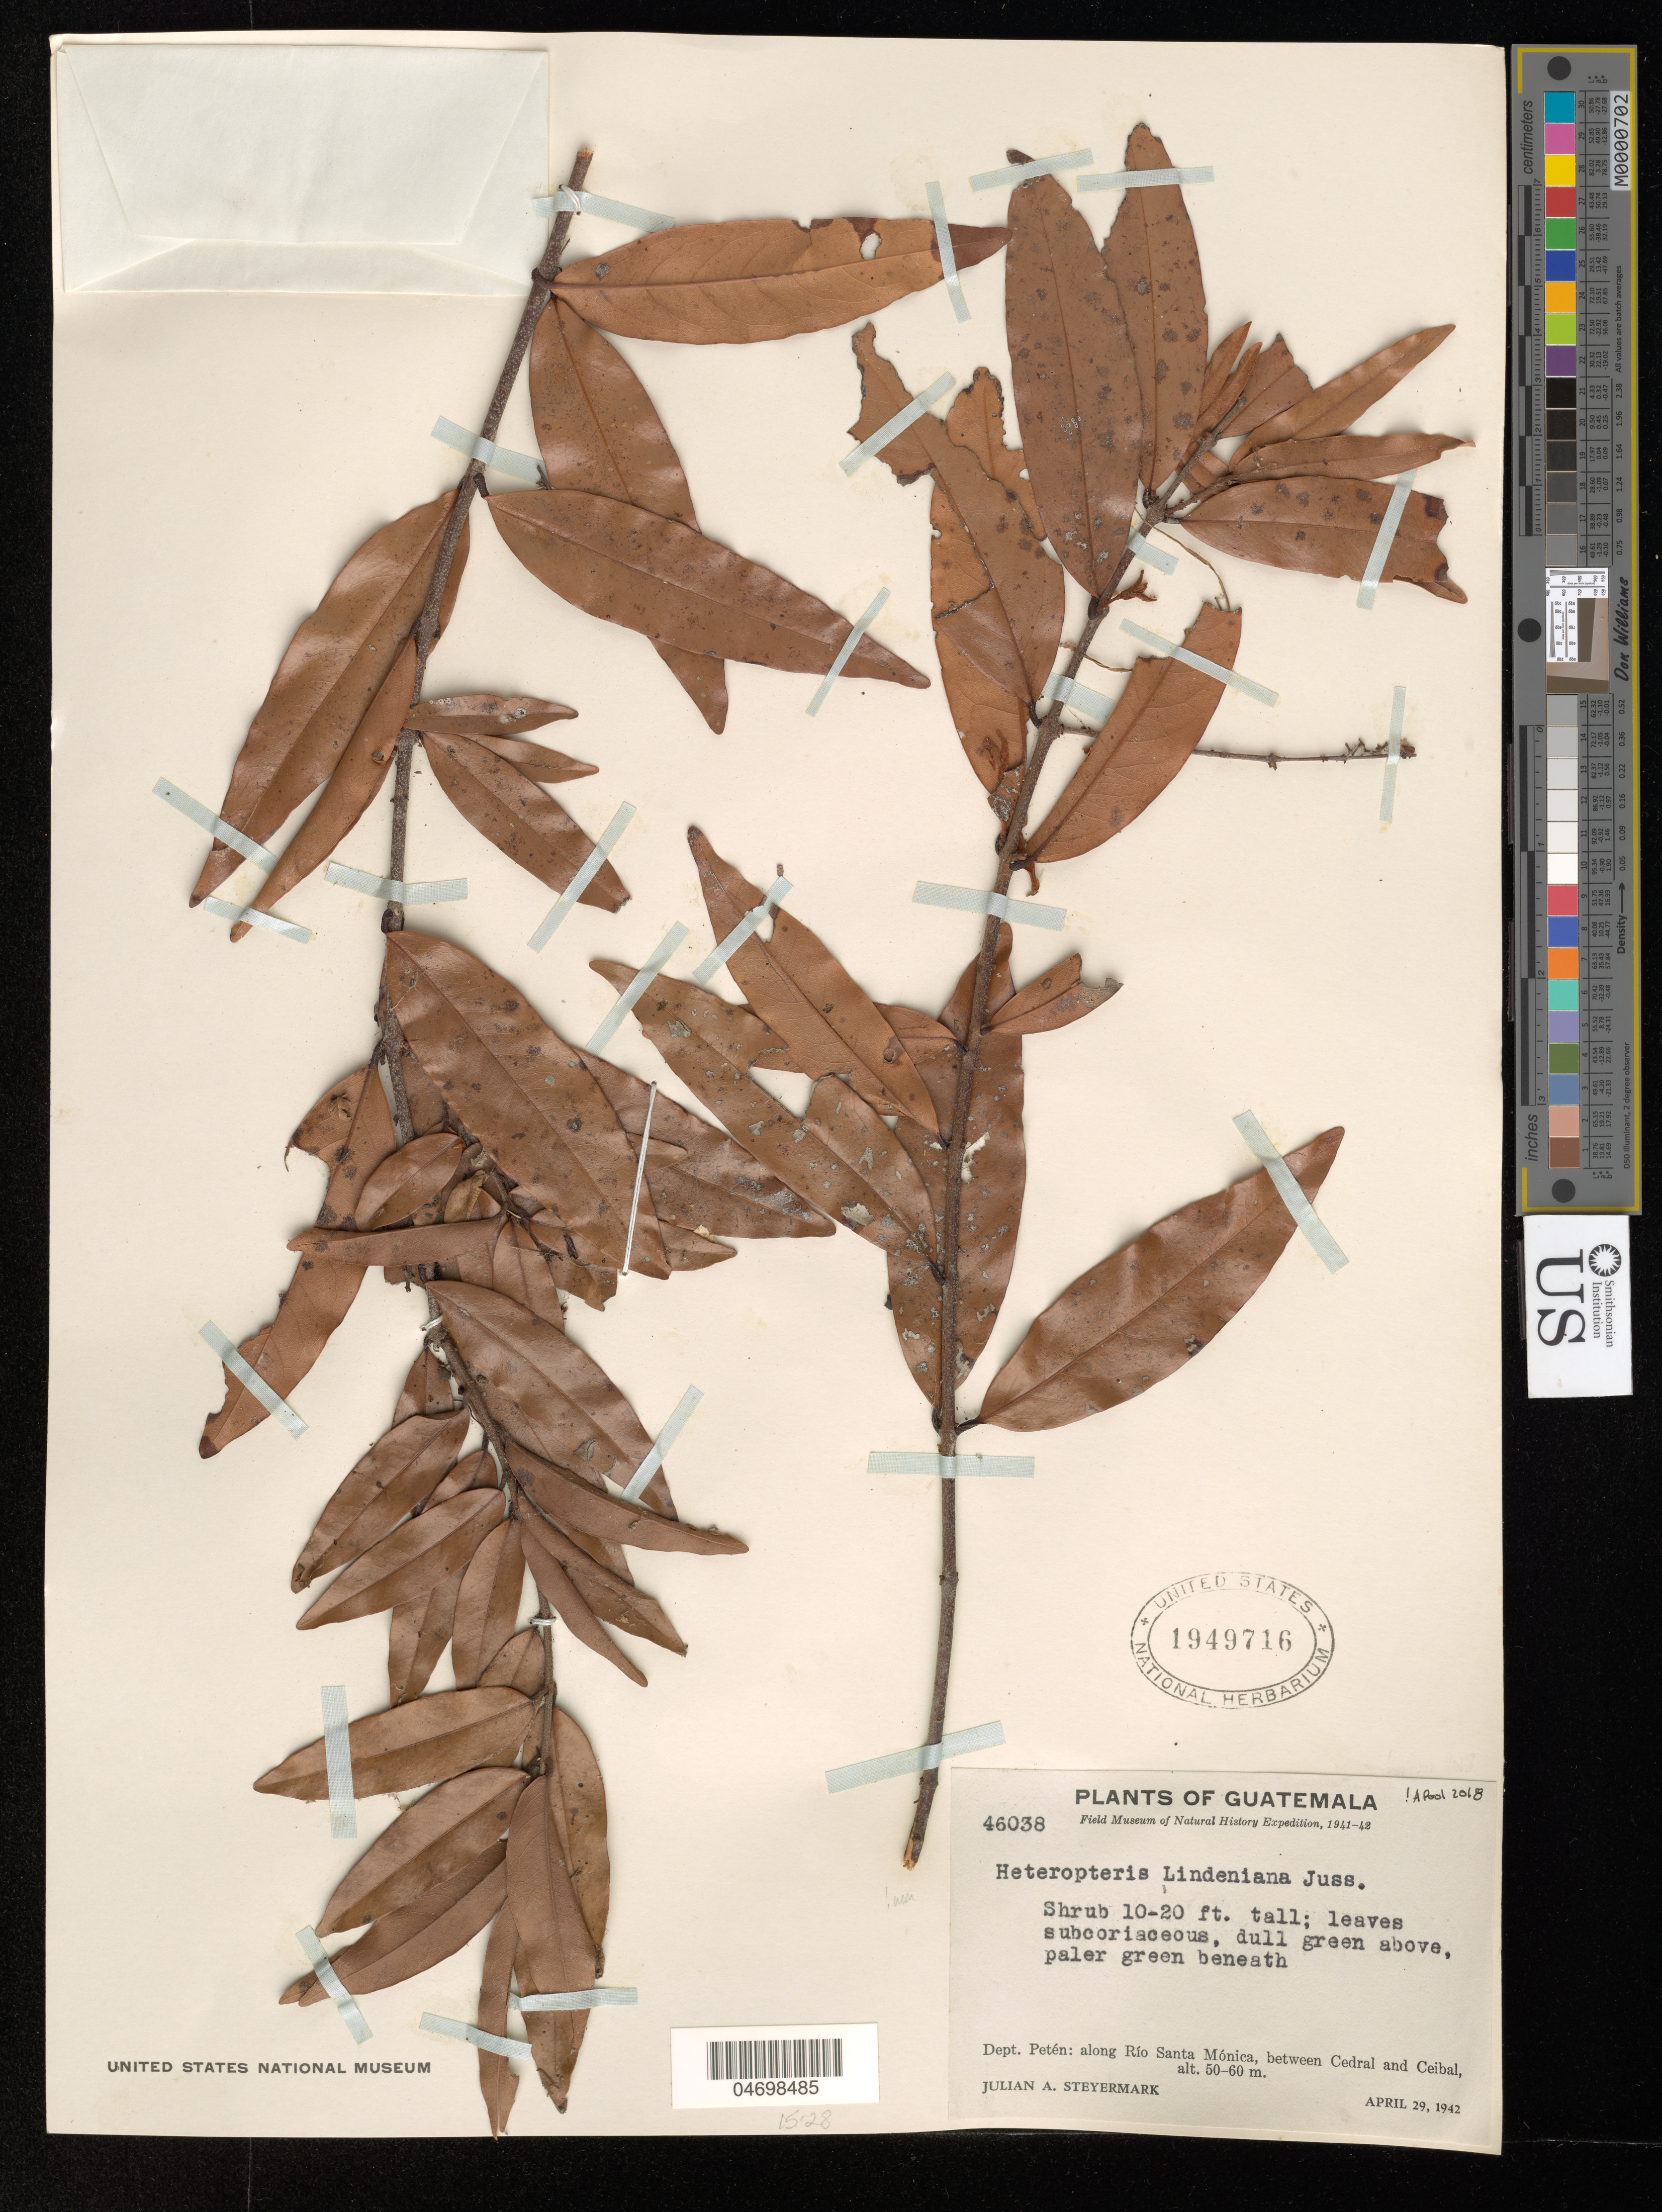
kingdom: Plantae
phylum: Tracheophyta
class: Magnoliopsida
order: Malpighiales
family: Malpighiaceae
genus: Heteropterys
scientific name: Heteropterys lindeniana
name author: A. Juss.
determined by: Pool, A., (MO), Missouri Botanical Garden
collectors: J. Steyermark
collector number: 46038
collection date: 1942-04-29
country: Guatemala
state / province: El Petén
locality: Dept. Petén: along Río Santa Mónica, between cedral and Ceibal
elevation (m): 50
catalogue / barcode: US 1949716